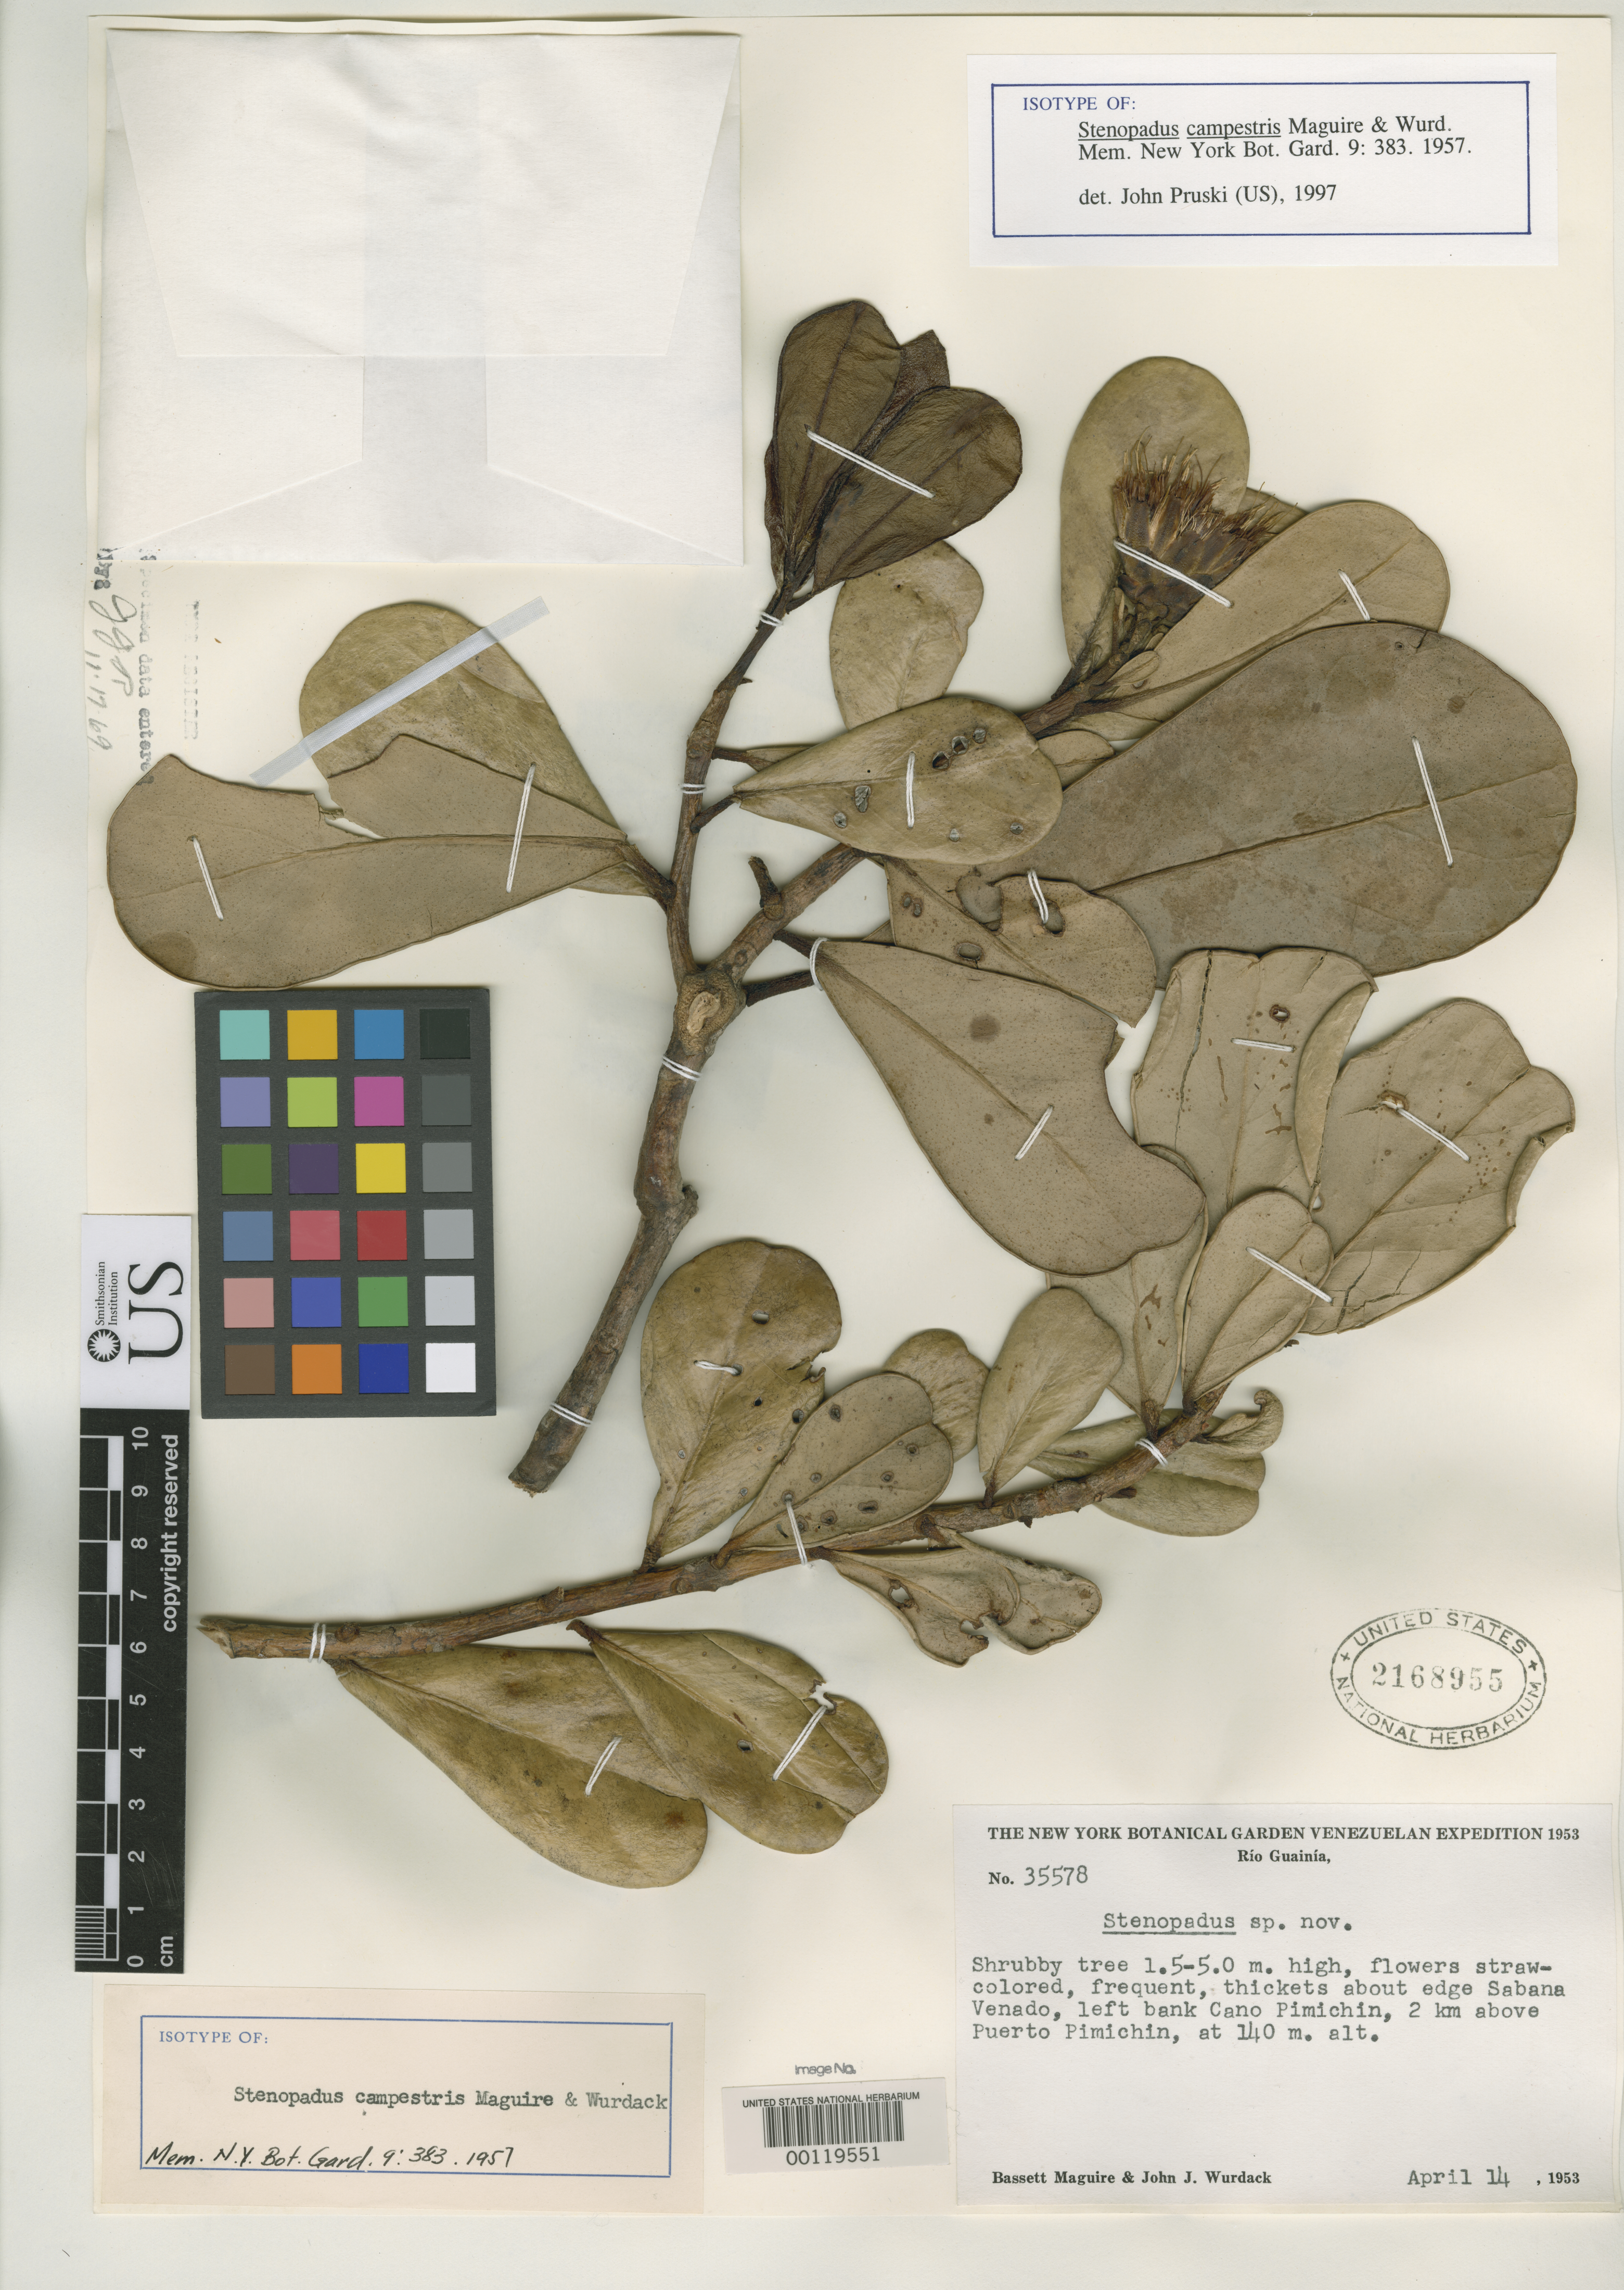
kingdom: Plantae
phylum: Tracheophyta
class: Magnoliopsida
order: Asterales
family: Asteraceae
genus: Stenopadus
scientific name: Stenopadus campestris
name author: Maguire & Wurdack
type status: Isotype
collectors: B. Maguire & J. J. Wurdack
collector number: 35578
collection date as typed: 14 Apr 1953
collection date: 1953-04-14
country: Venezuela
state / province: Amazonas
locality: Puerto Pimichin.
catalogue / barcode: US 2168955